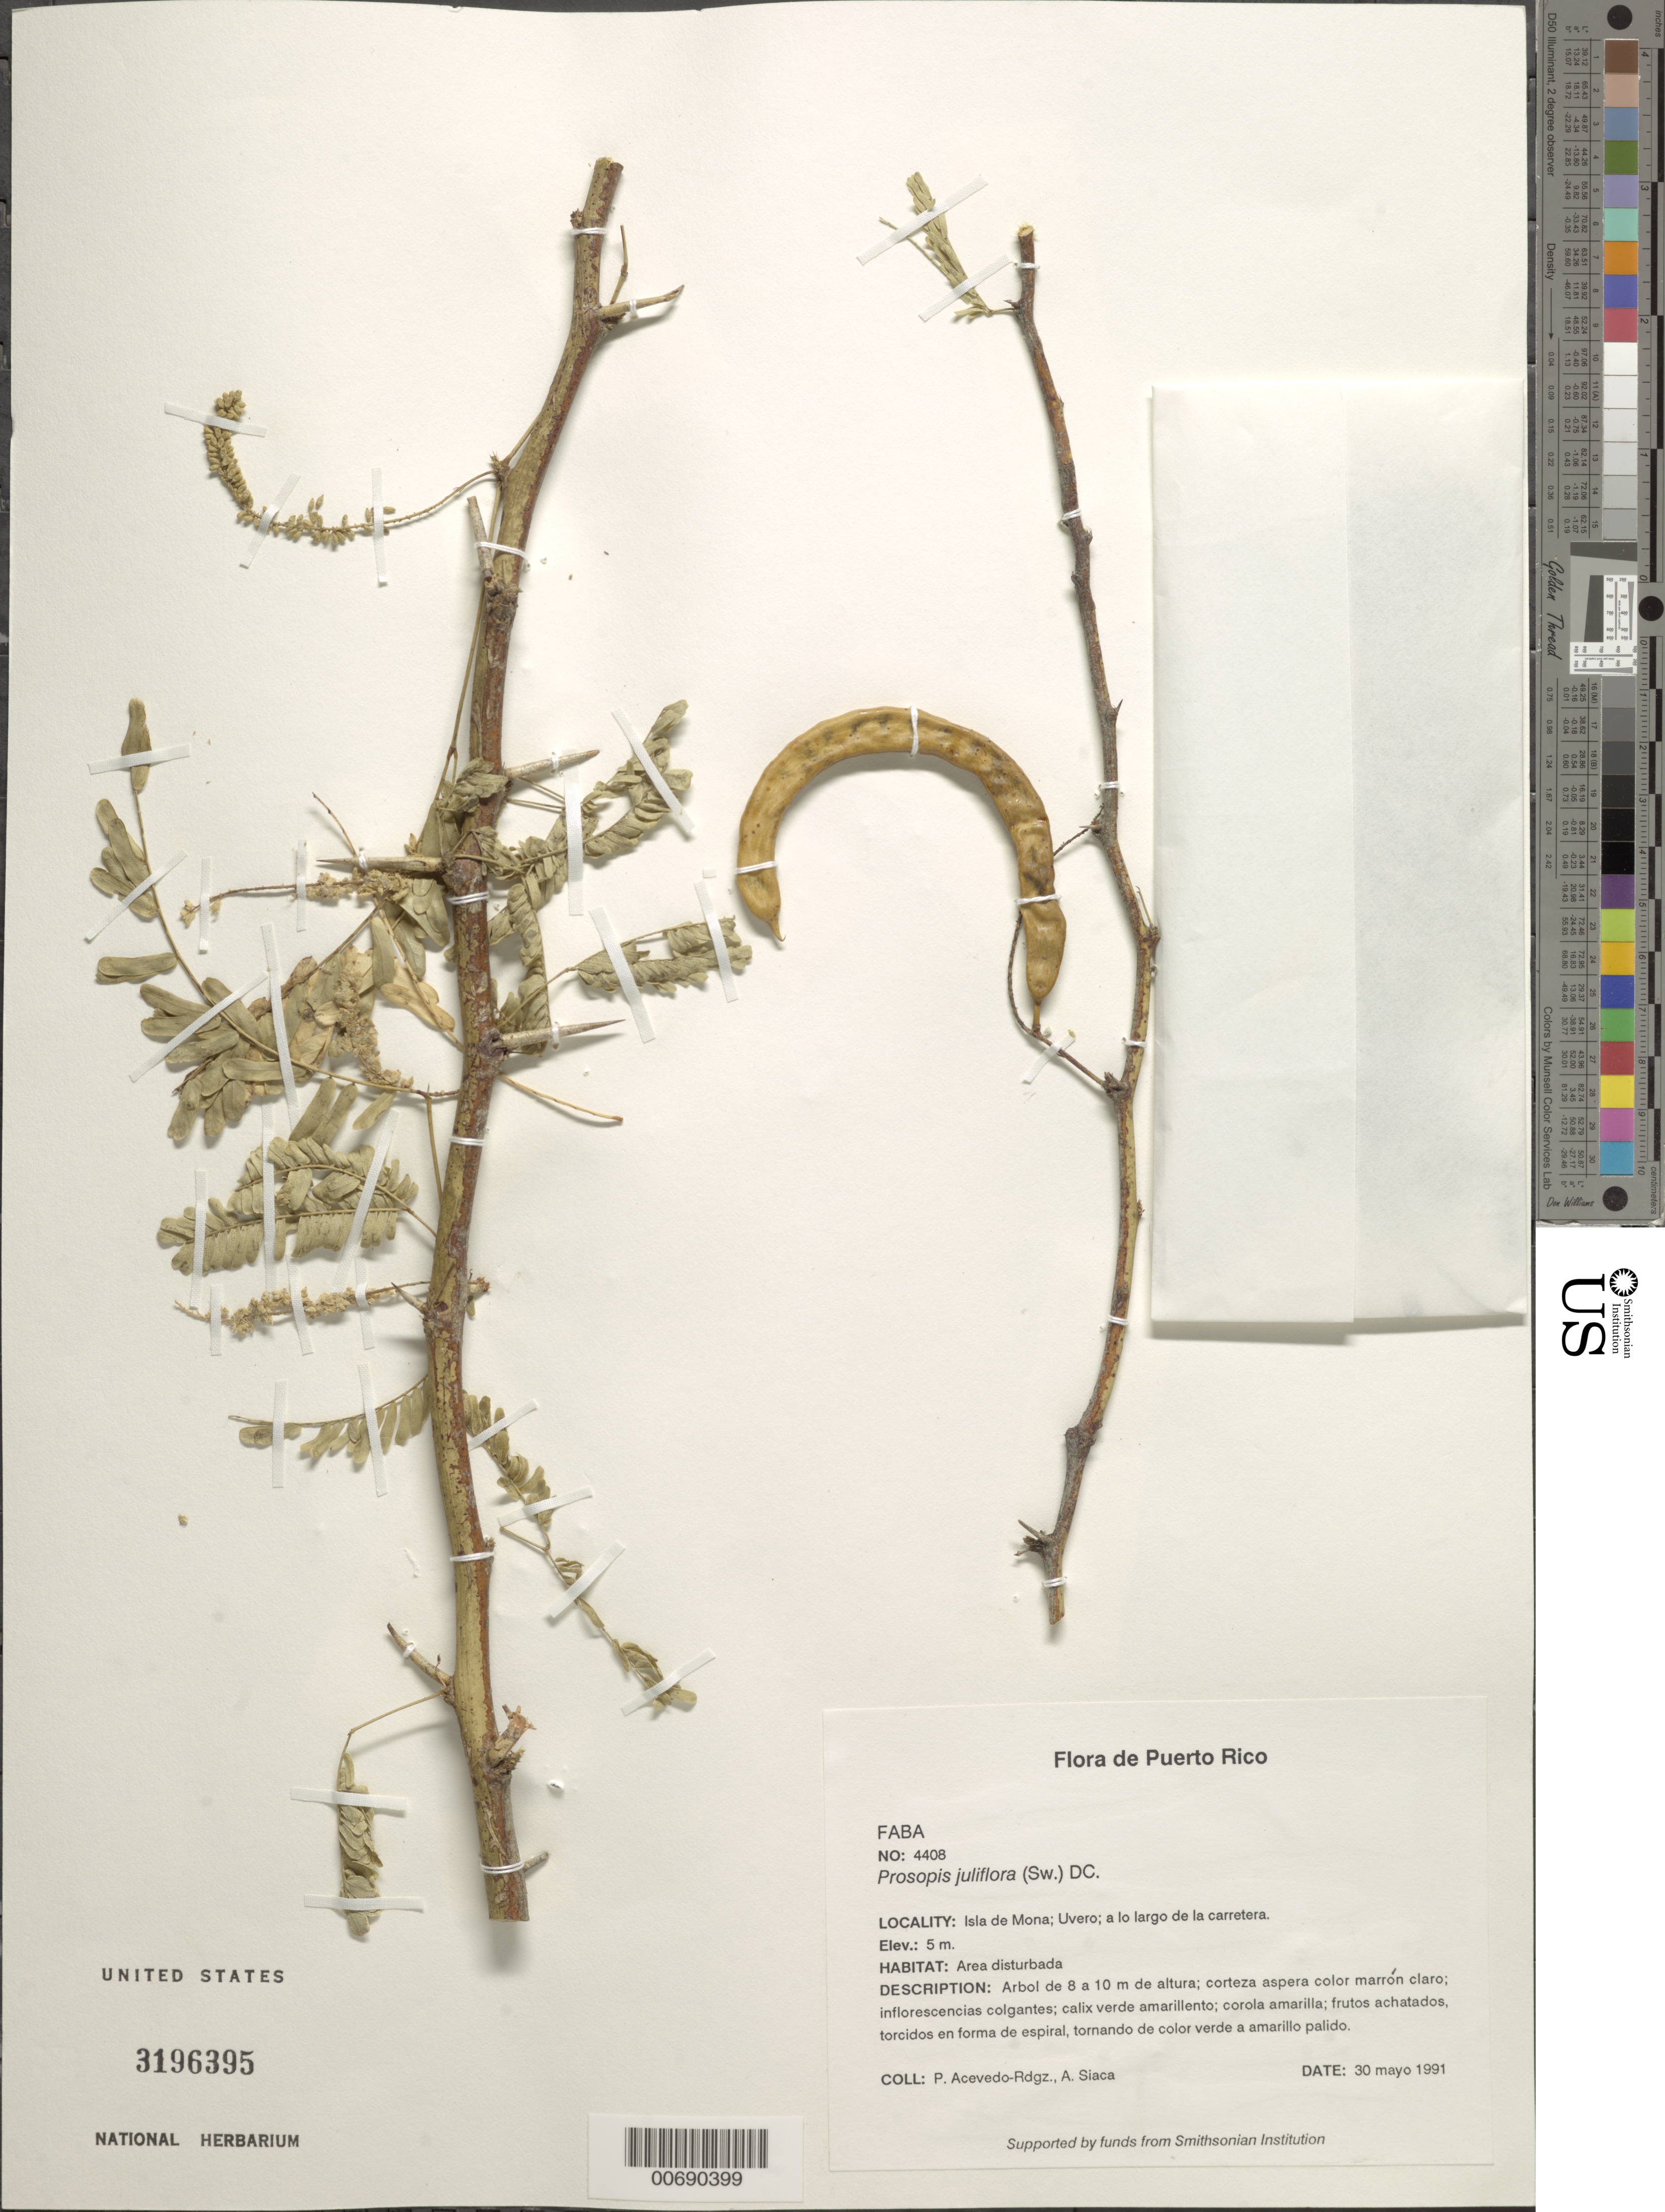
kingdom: Plantae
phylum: Tracheophyta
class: Magnoliopsida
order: Fabales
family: Fabaceae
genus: Neltuma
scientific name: Neltuma juliflora var. juliflora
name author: (Sw.) Raf.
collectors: P. Acevedo-Rodr. & A. Siaca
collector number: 4408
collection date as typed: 30 May 1991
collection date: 1991-05-30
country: Puerto Rico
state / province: Mayaguëz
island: Mona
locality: Isla de Mona; Uvero; a lo largo de la carretera.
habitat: Area disturbada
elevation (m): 5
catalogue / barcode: US 3196395